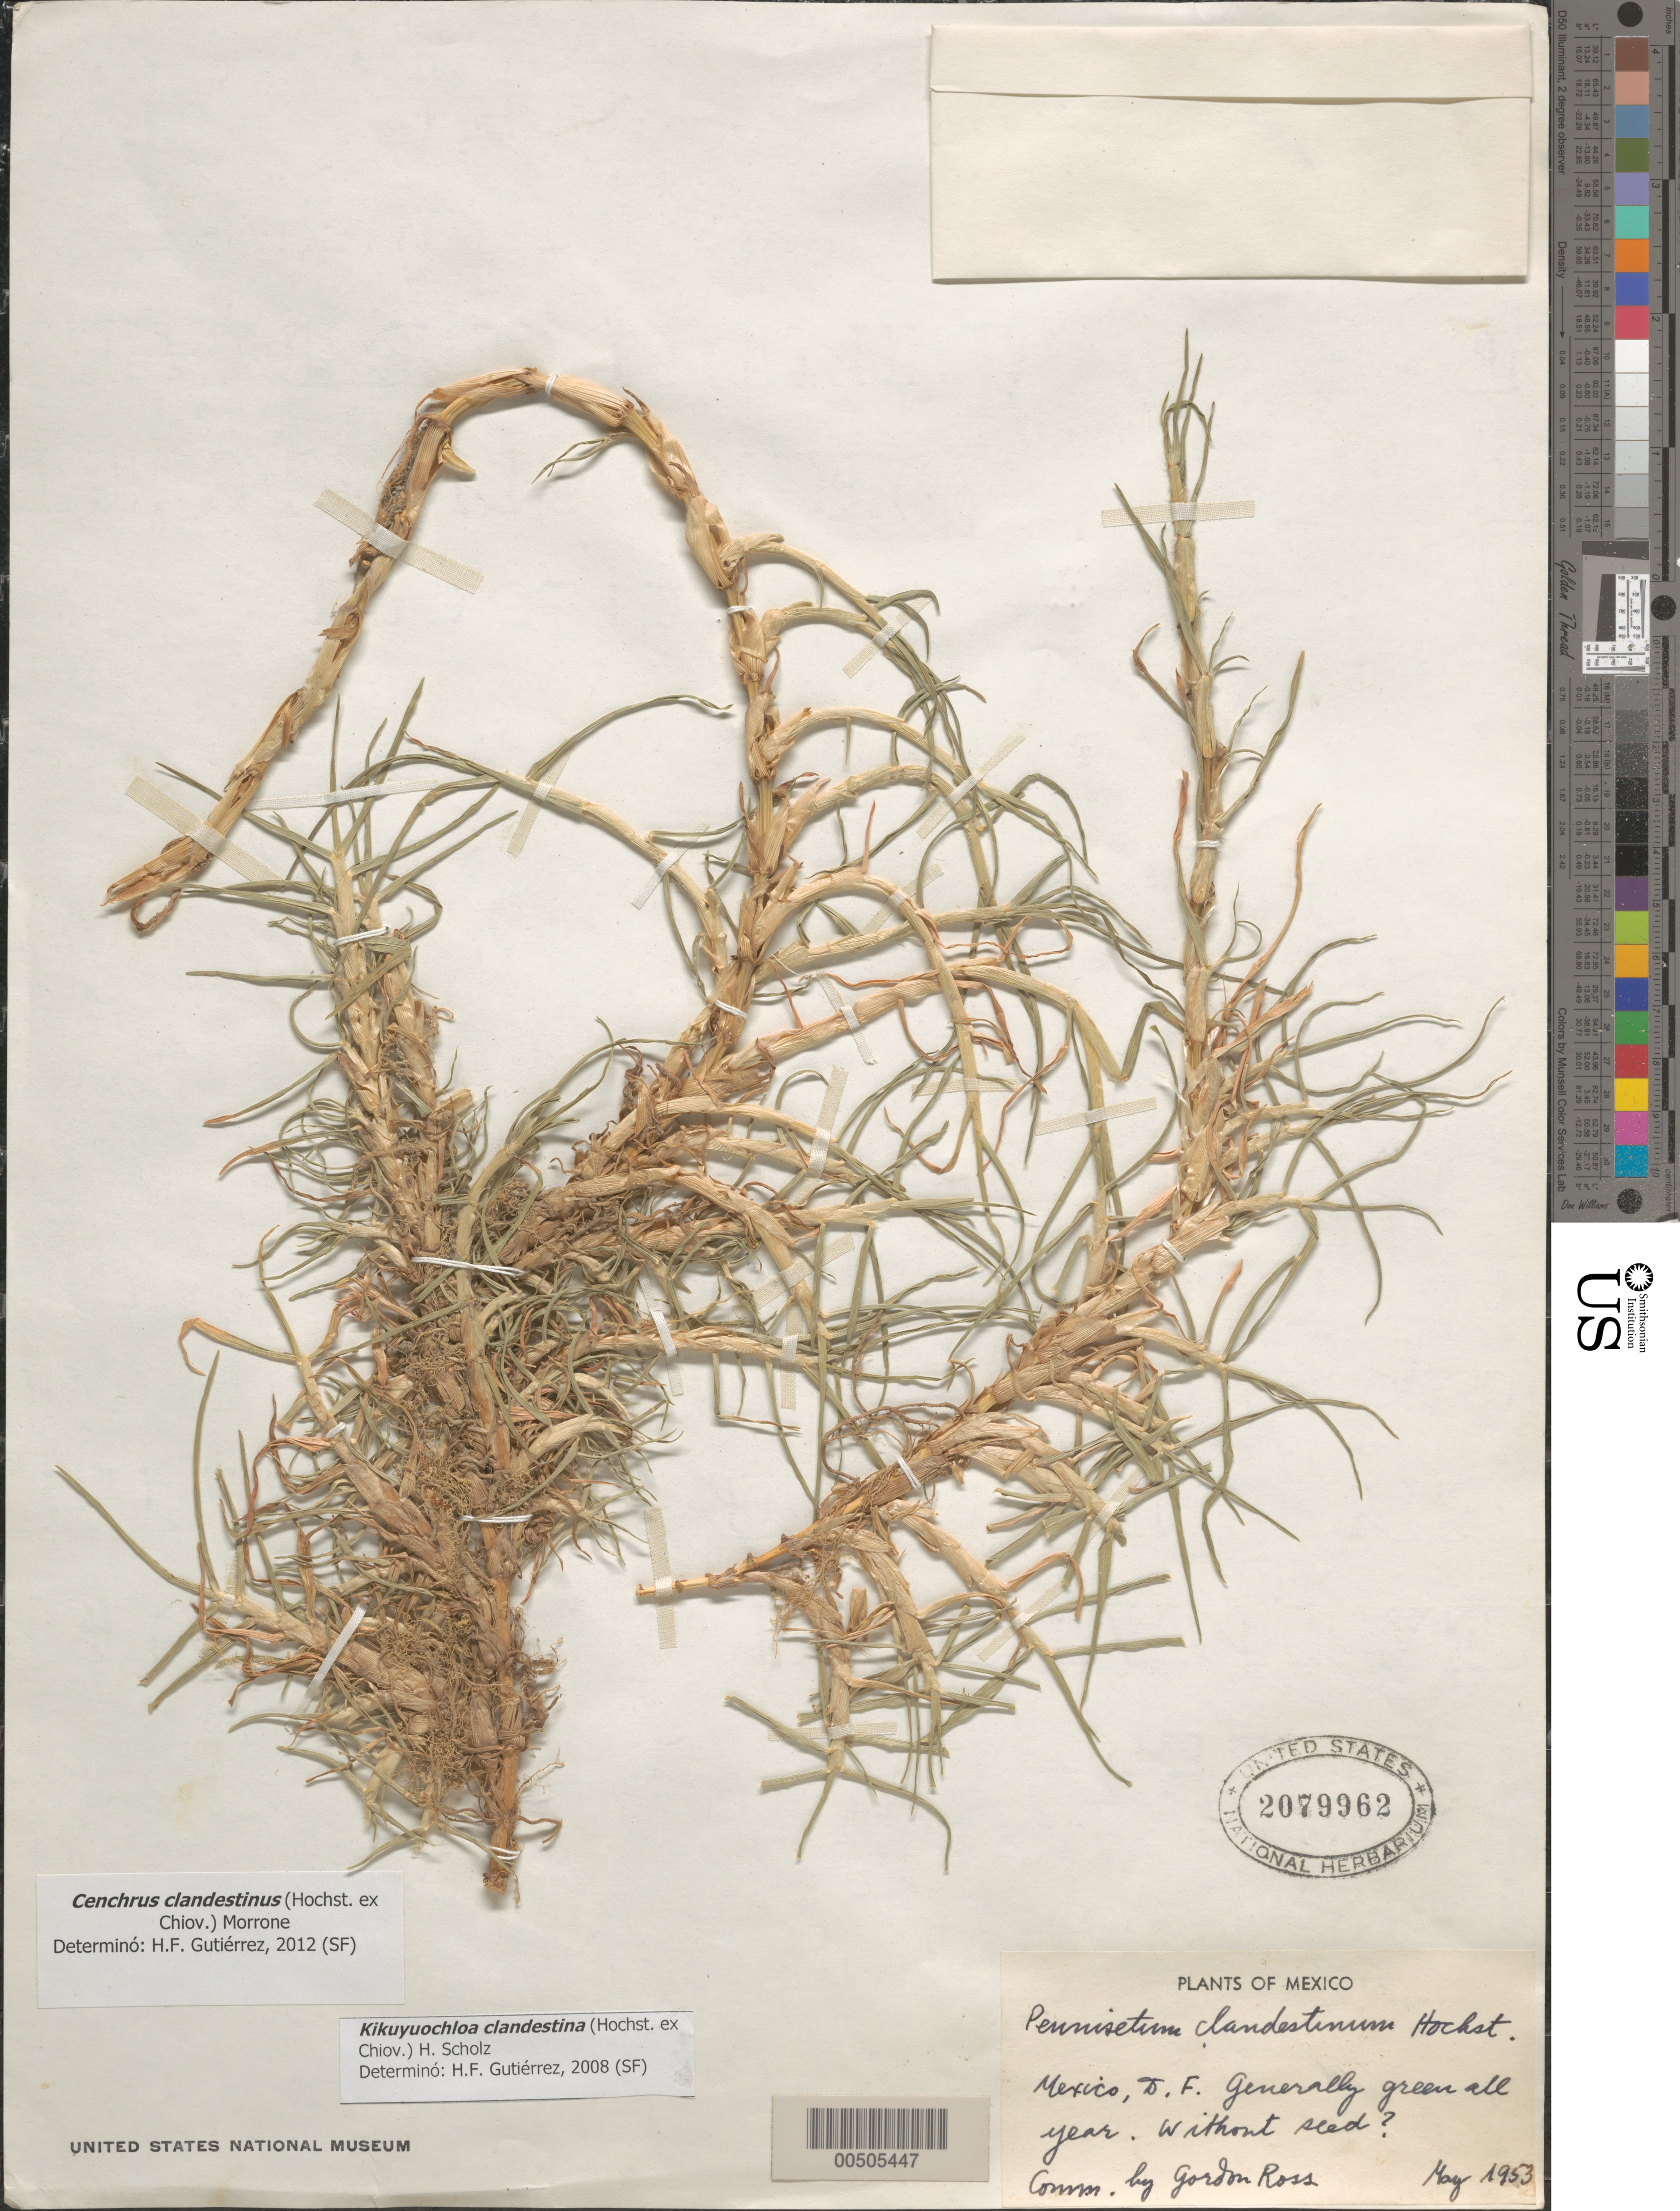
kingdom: Plantae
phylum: Tracheophyta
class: Liliopsida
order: Poales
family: Poaceae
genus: Cenchrus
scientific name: Cenchrus clandestinus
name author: (Hochst. & Chiov.) Morrone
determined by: Gutiérrez, H. F.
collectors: G. Ross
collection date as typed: May 1953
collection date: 1953-05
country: Mexico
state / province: Distrito Federal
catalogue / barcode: US 2079962